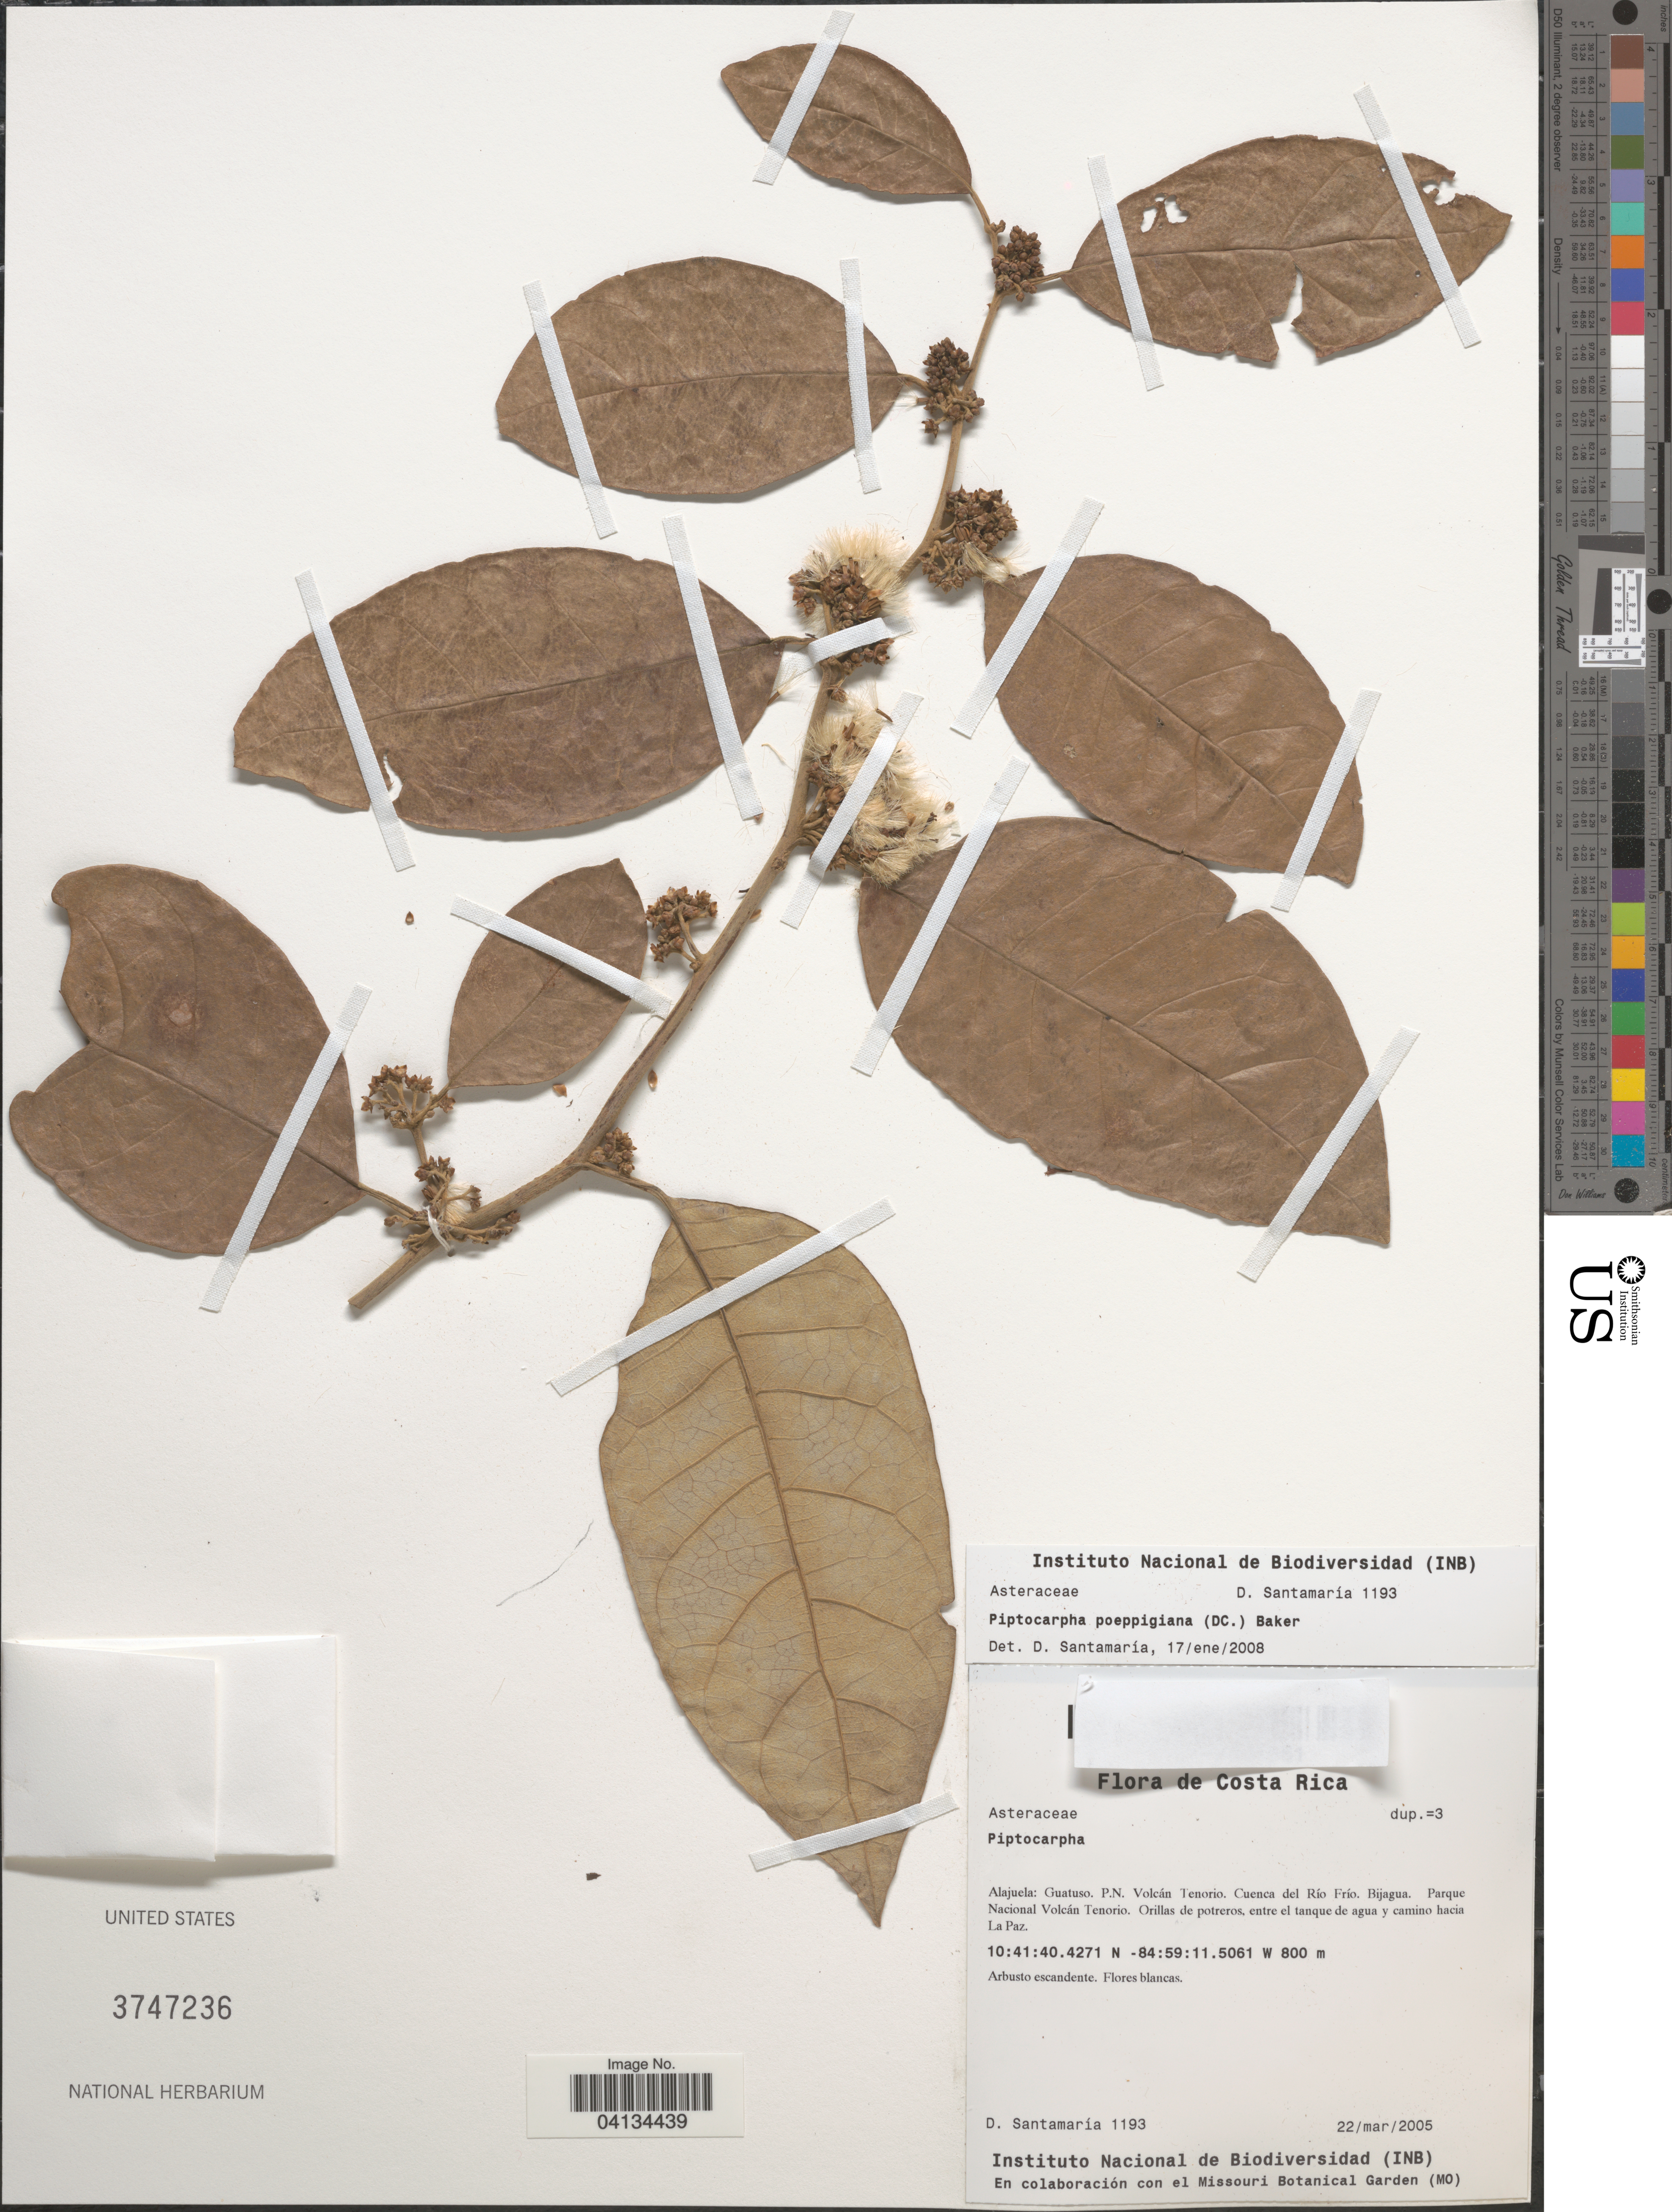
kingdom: Plantae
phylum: Tracheophyta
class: Magnoliopsida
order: Asterales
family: Asteraceae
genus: Pollalesta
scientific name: Pollalesta discolor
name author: (Kunth) Aristeg.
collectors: D. Santamaria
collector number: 1193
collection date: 2005-03-22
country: Costa Rica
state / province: Alajuela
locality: Guatuso. P.N. Volcán Tenorio. Cuenca del Río Frío. Bijagua. Parque Nacional Volcán Tenorio. Orillas de potreros, entre el tanque de agua y camino hacia La Paz.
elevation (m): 800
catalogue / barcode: US 3747236